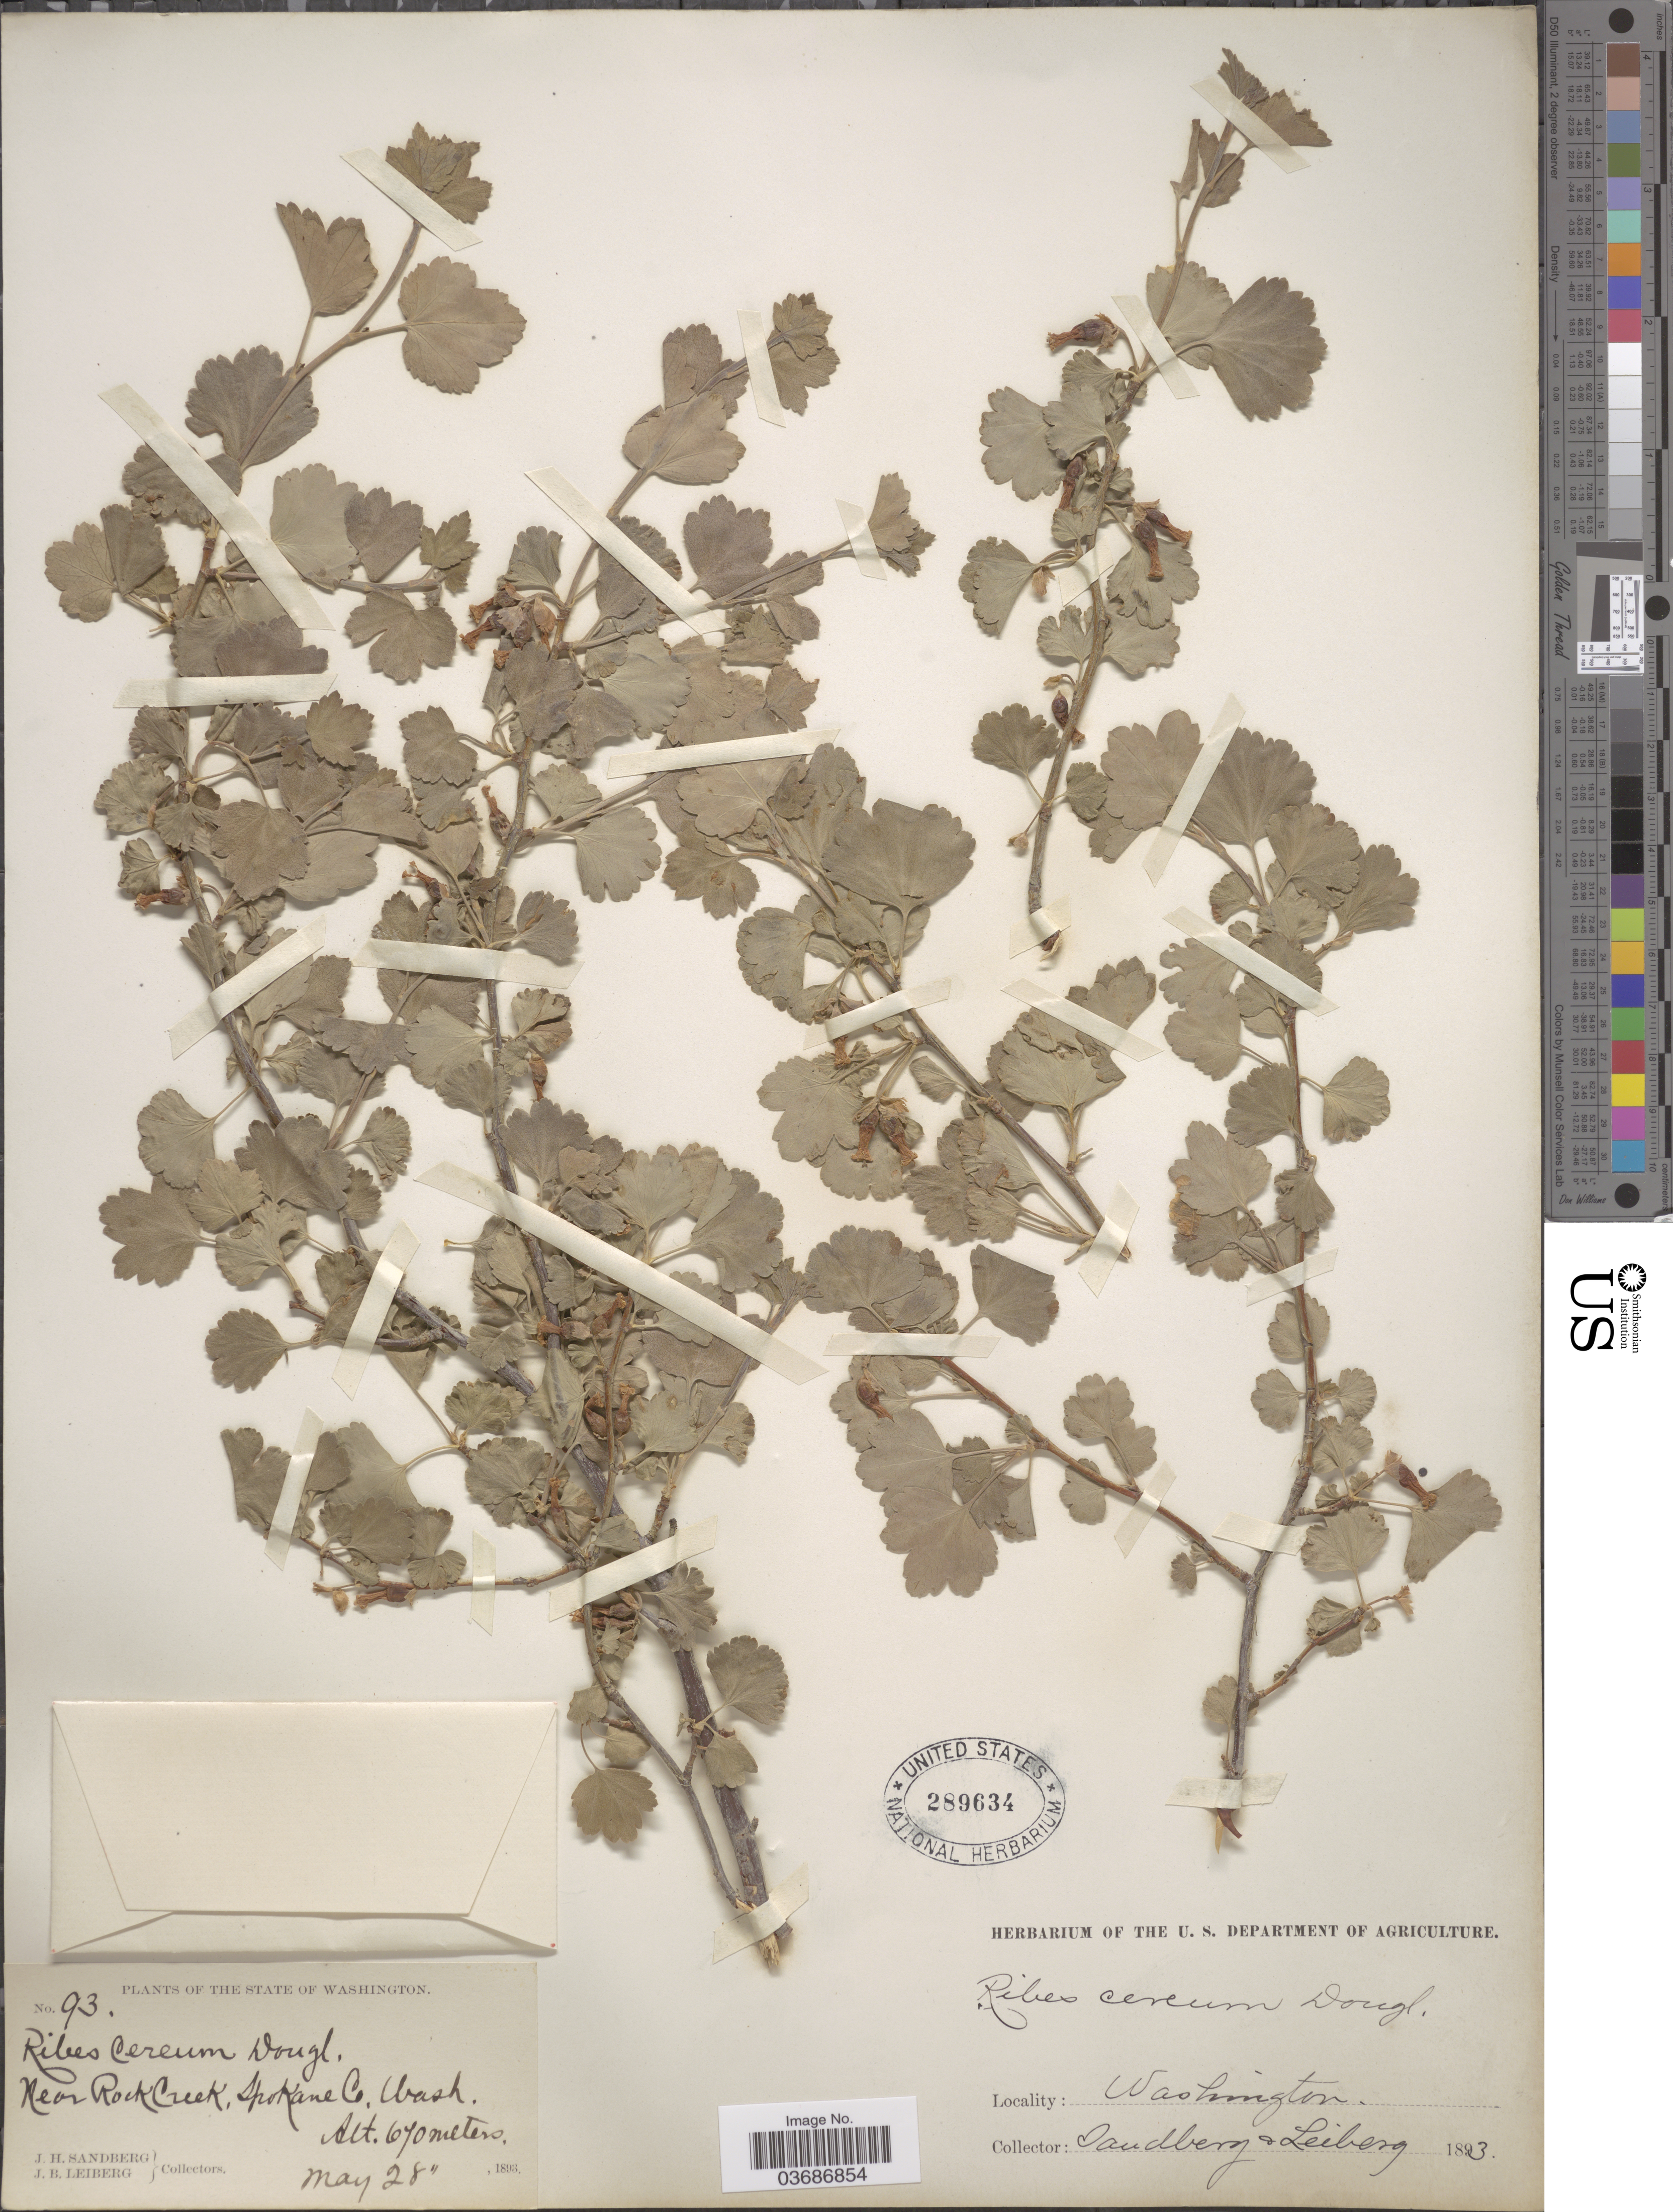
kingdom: Plantae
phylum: Tracheophyta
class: Magnoliopsida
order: Saxifragales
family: Grossulariaceae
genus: Ribes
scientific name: Ribes cereum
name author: Douglas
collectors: J. H. Sandberg & J. B. Leiberg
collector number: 93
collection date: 1893-05-28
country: United States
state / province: Washington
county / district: Spokane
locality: Near Rock Creek, Spoke Co.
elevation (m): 670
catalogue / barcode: US 289634